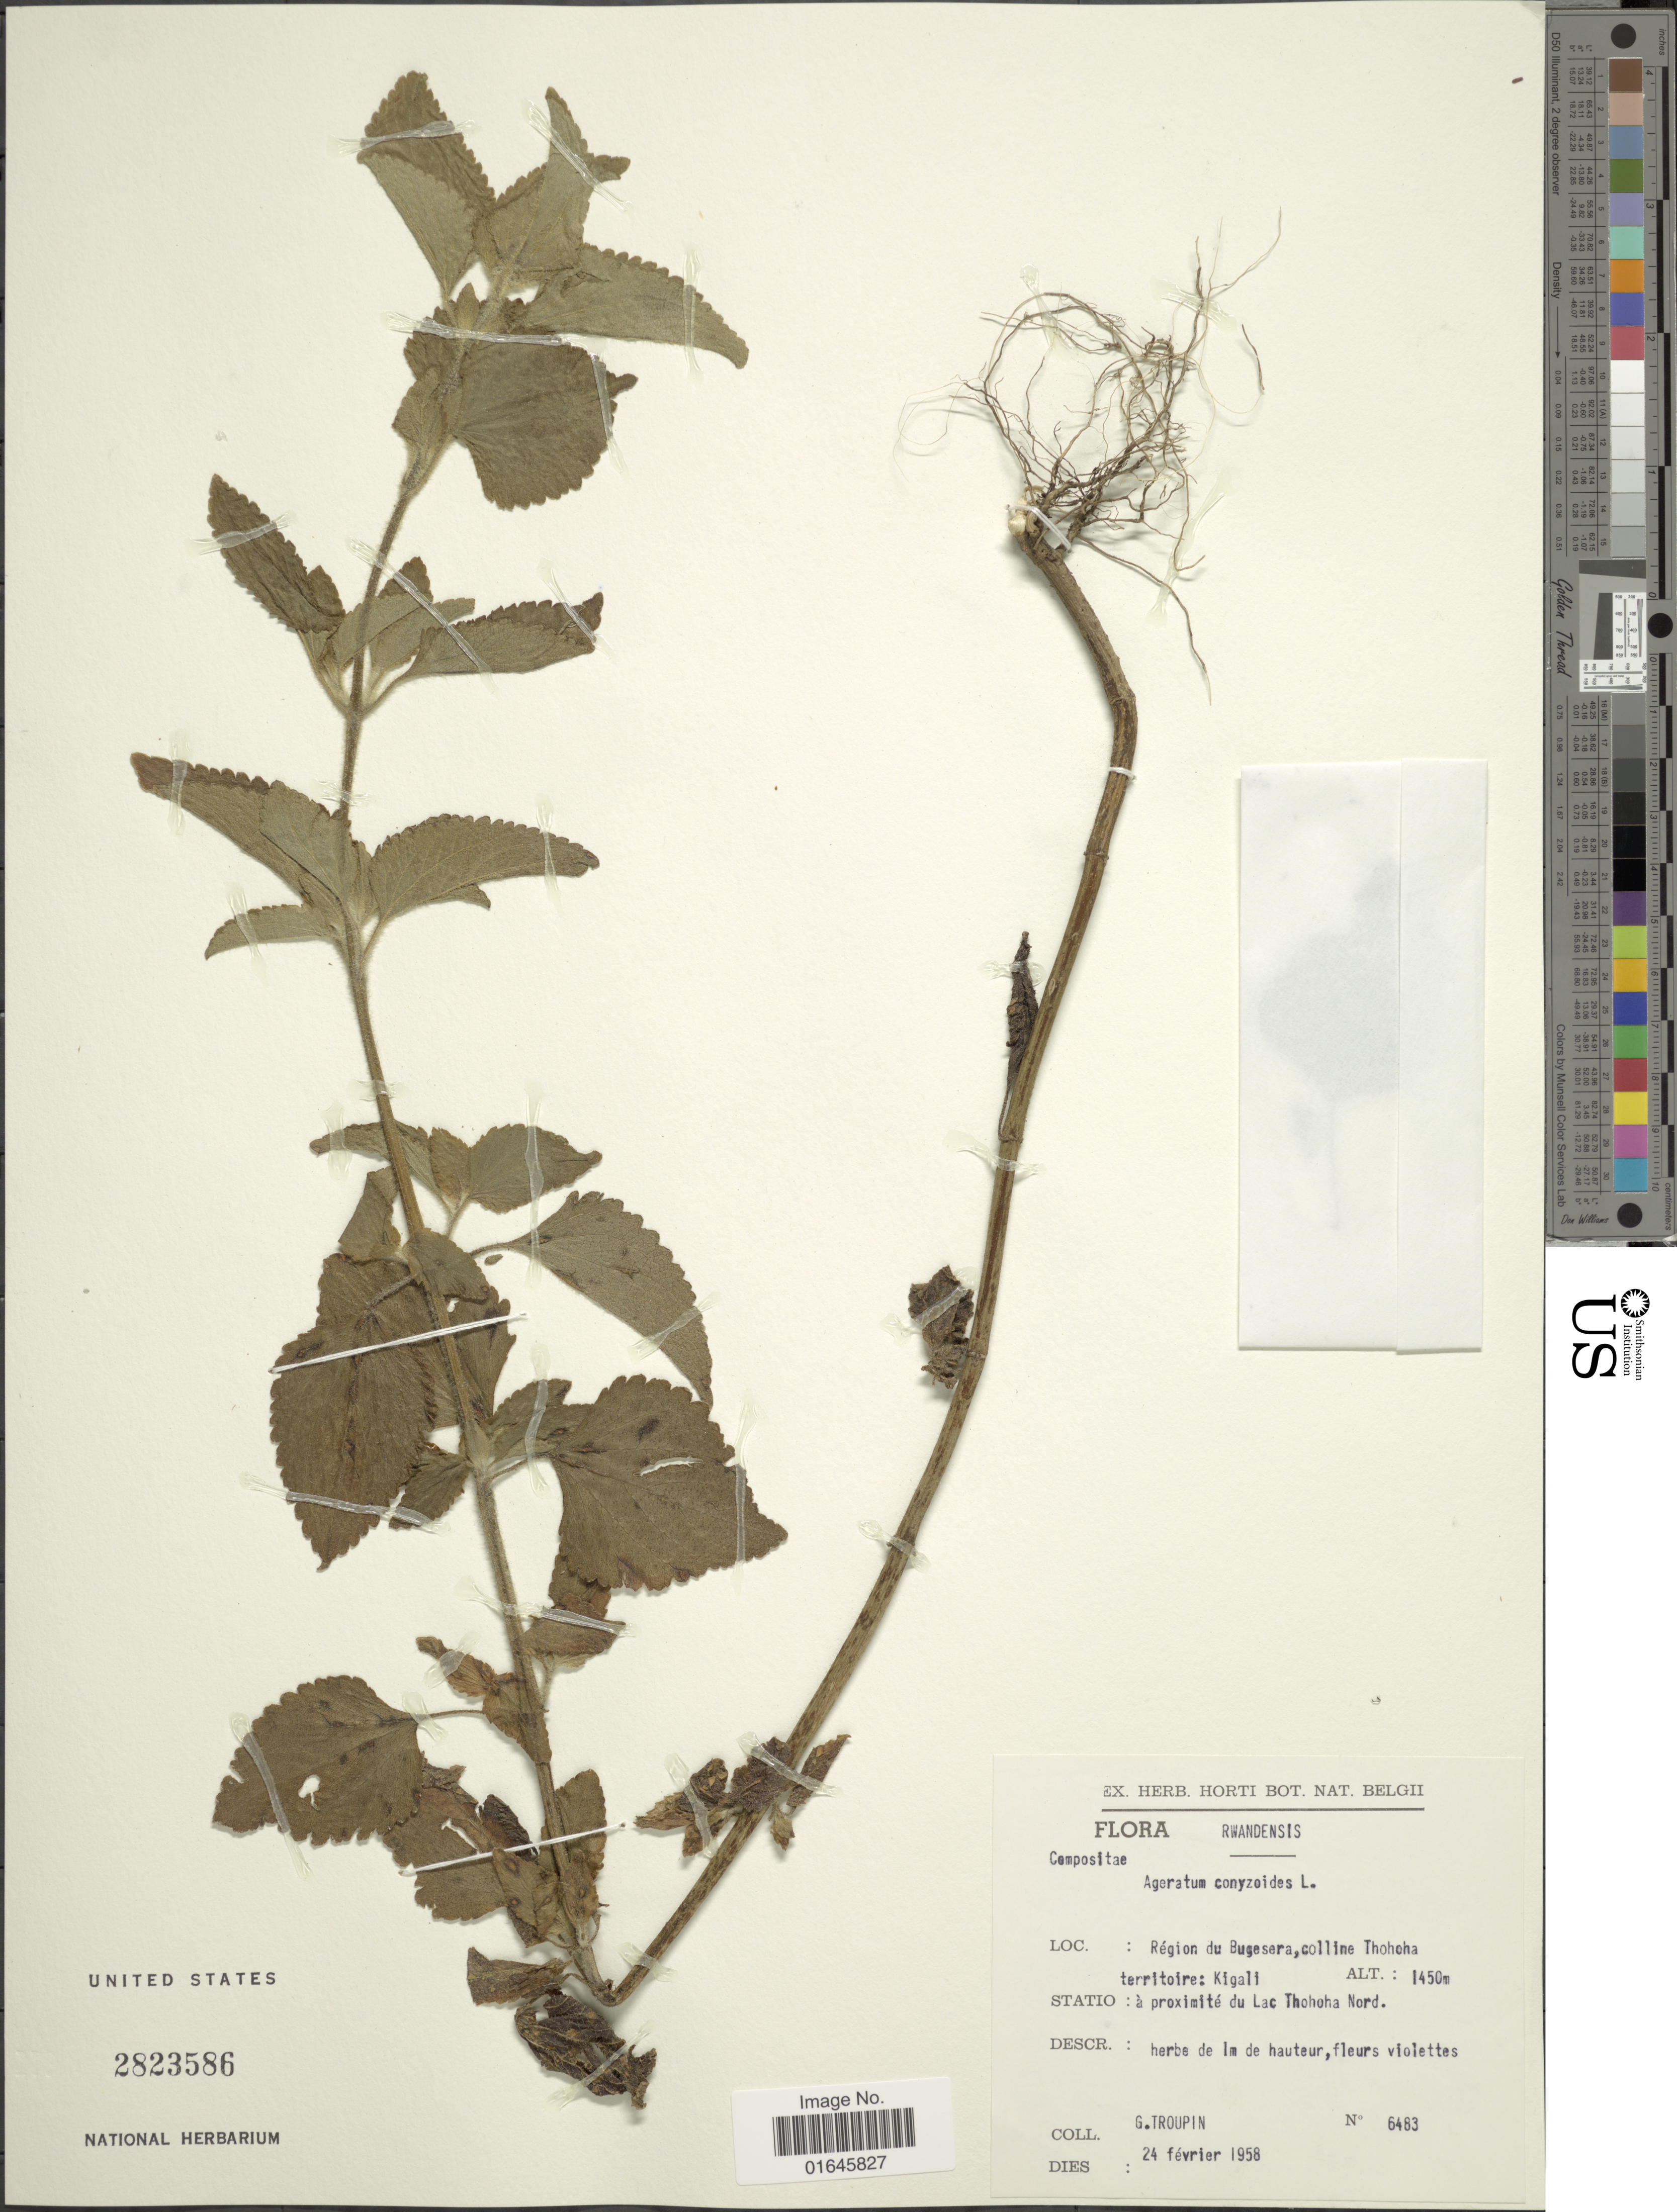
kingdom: Plantae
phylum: Tracheophyta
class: Magnoliopsida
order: Asterales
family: Asteraceae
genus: Ageratum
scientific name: Ageratum conyzoides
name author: L.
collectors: G. Troupin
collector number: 6483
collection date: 1958-02-24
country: Rwanda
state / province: Kigali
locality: Region du Bugesera, colline Tshohoha, a proximite du Lac Thohoha Nord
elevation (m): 1450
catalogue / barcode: US 2823586